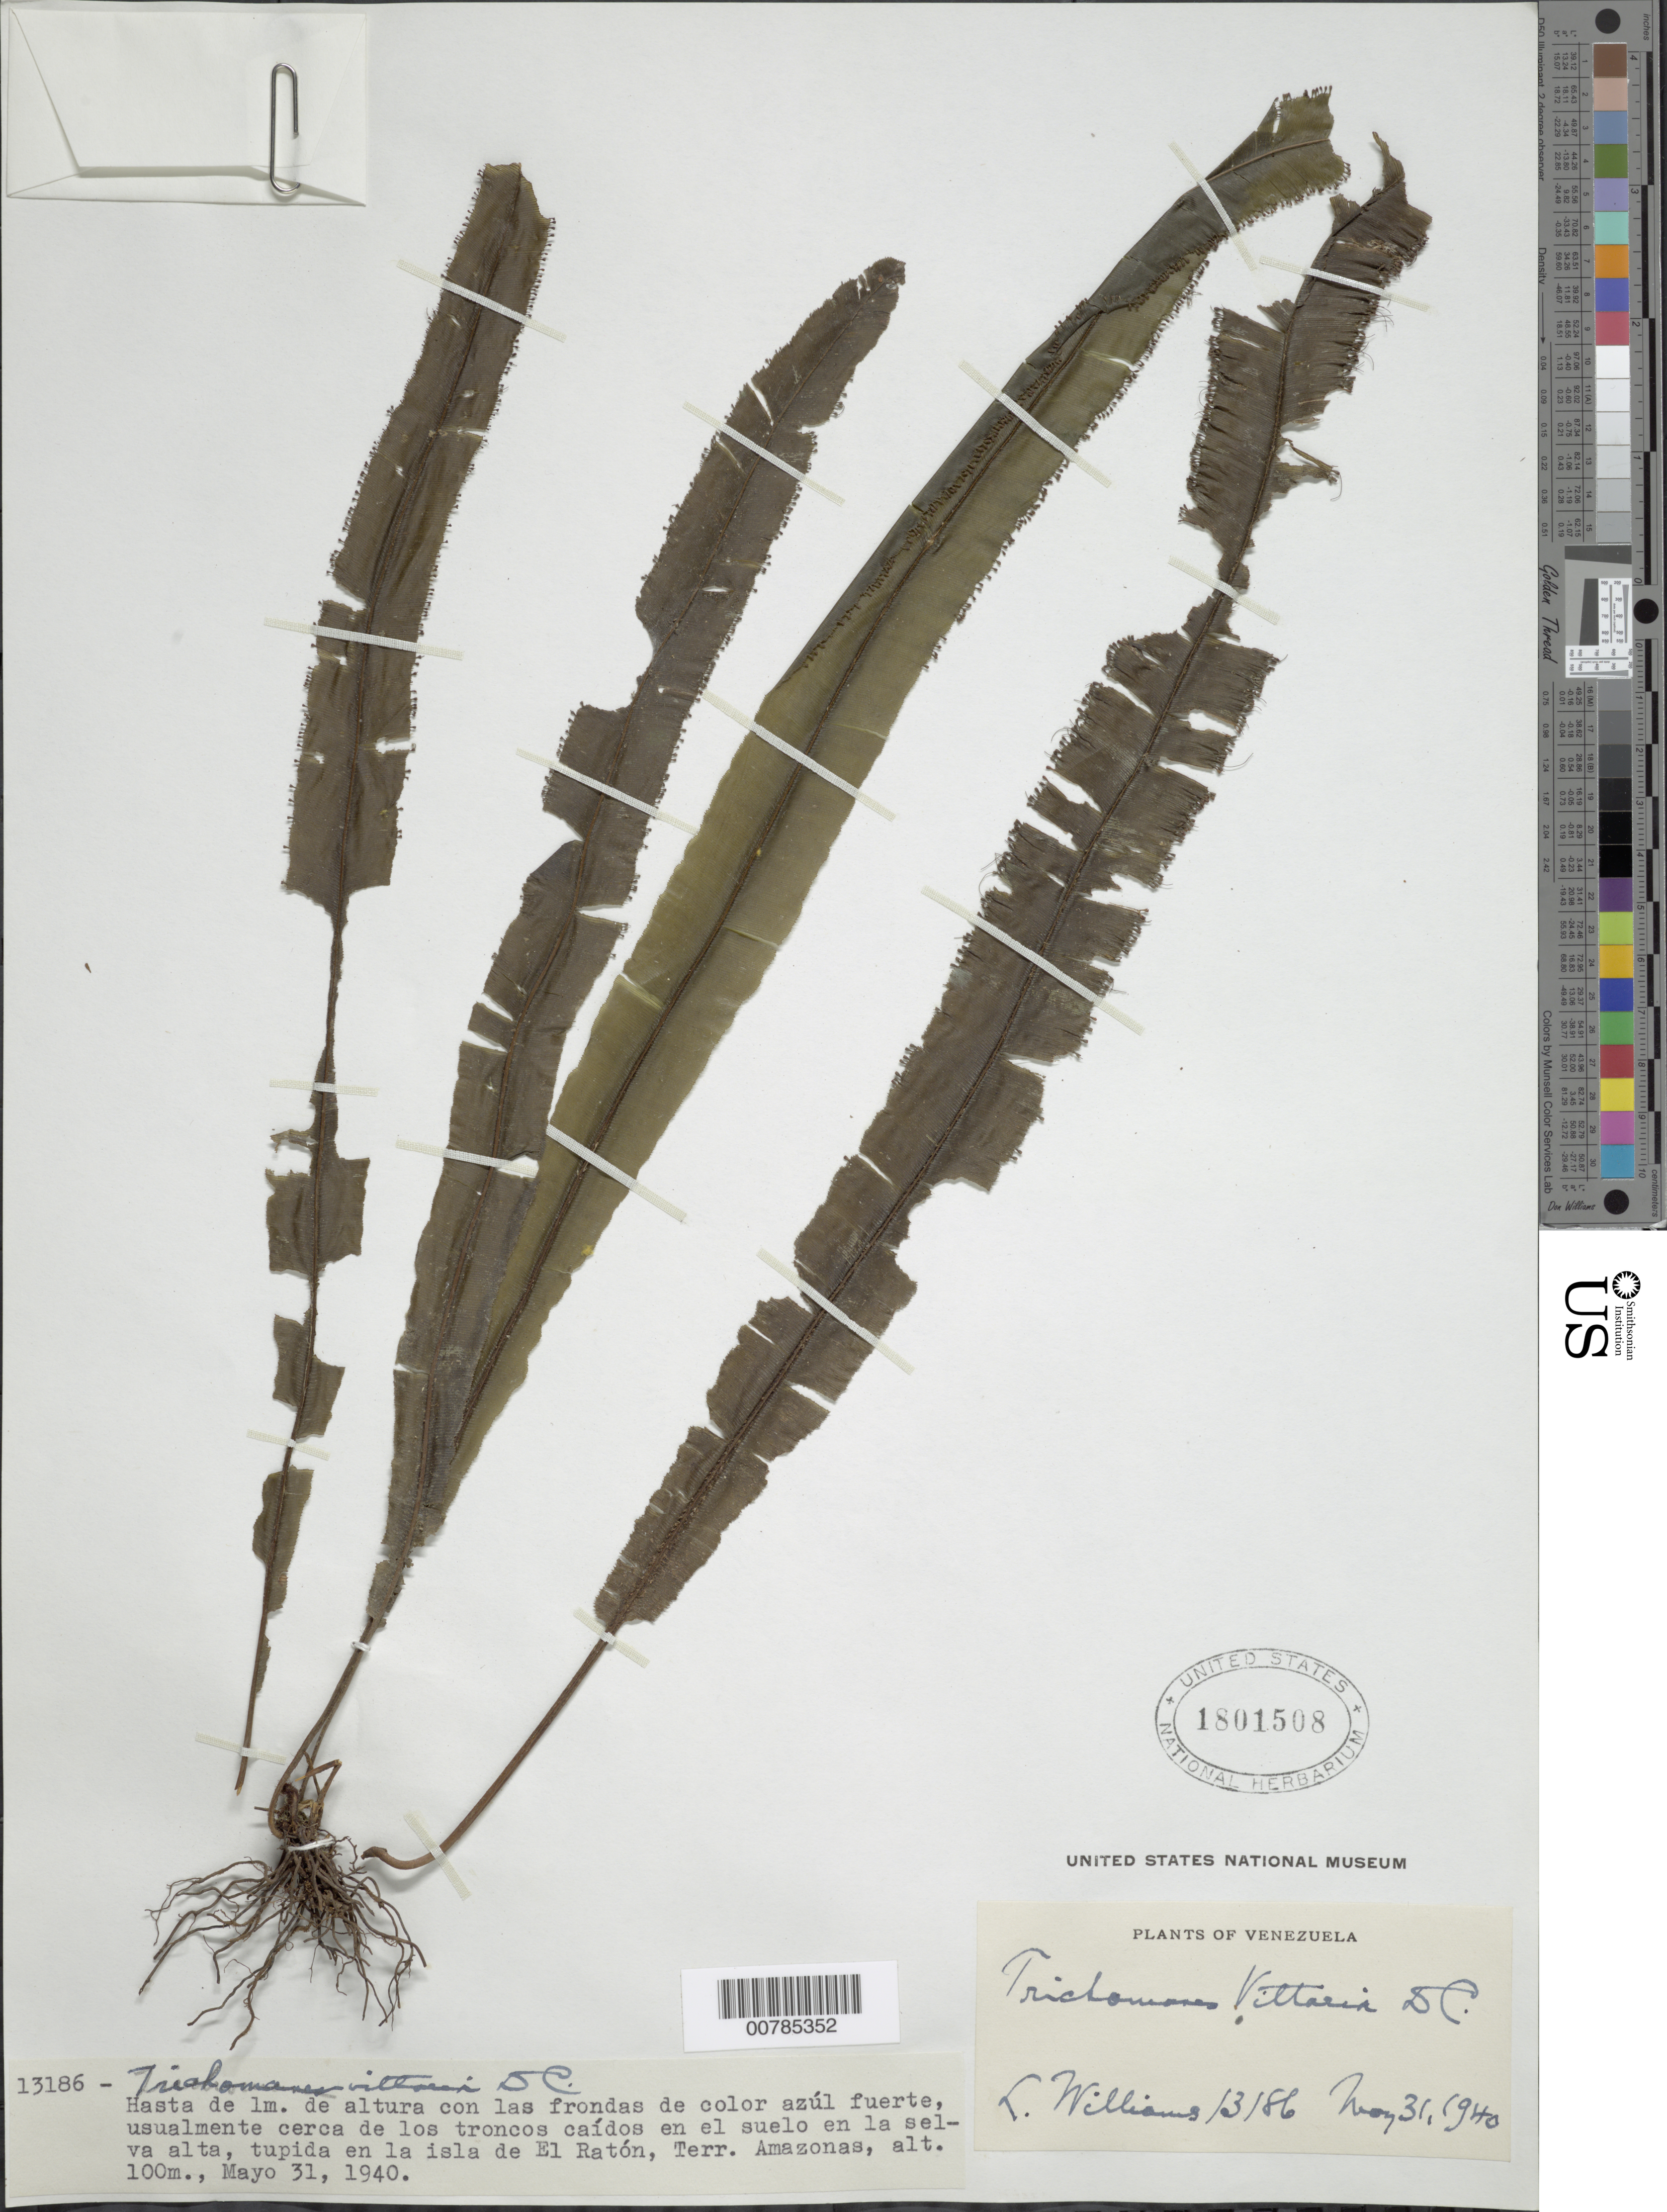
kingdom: Plantae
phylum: Tracheophyta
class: Polypodiopsida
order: Hymenophyllales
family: Hymenophyllaceae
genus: Trichomanes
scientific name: Trichomanes vittaria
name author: DC. ex Poir.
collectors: Ll. Williams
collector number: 13186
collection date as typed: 31-May-40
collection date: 1940-05-31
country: Venezuela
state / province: Amazonas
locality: Isla de El Ratón, Alto Orinoco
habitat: Usualmente cerca de los troncos caídos en el suelo en la selva alta, tupida en la isla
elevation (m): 100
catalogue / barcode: US 1801508